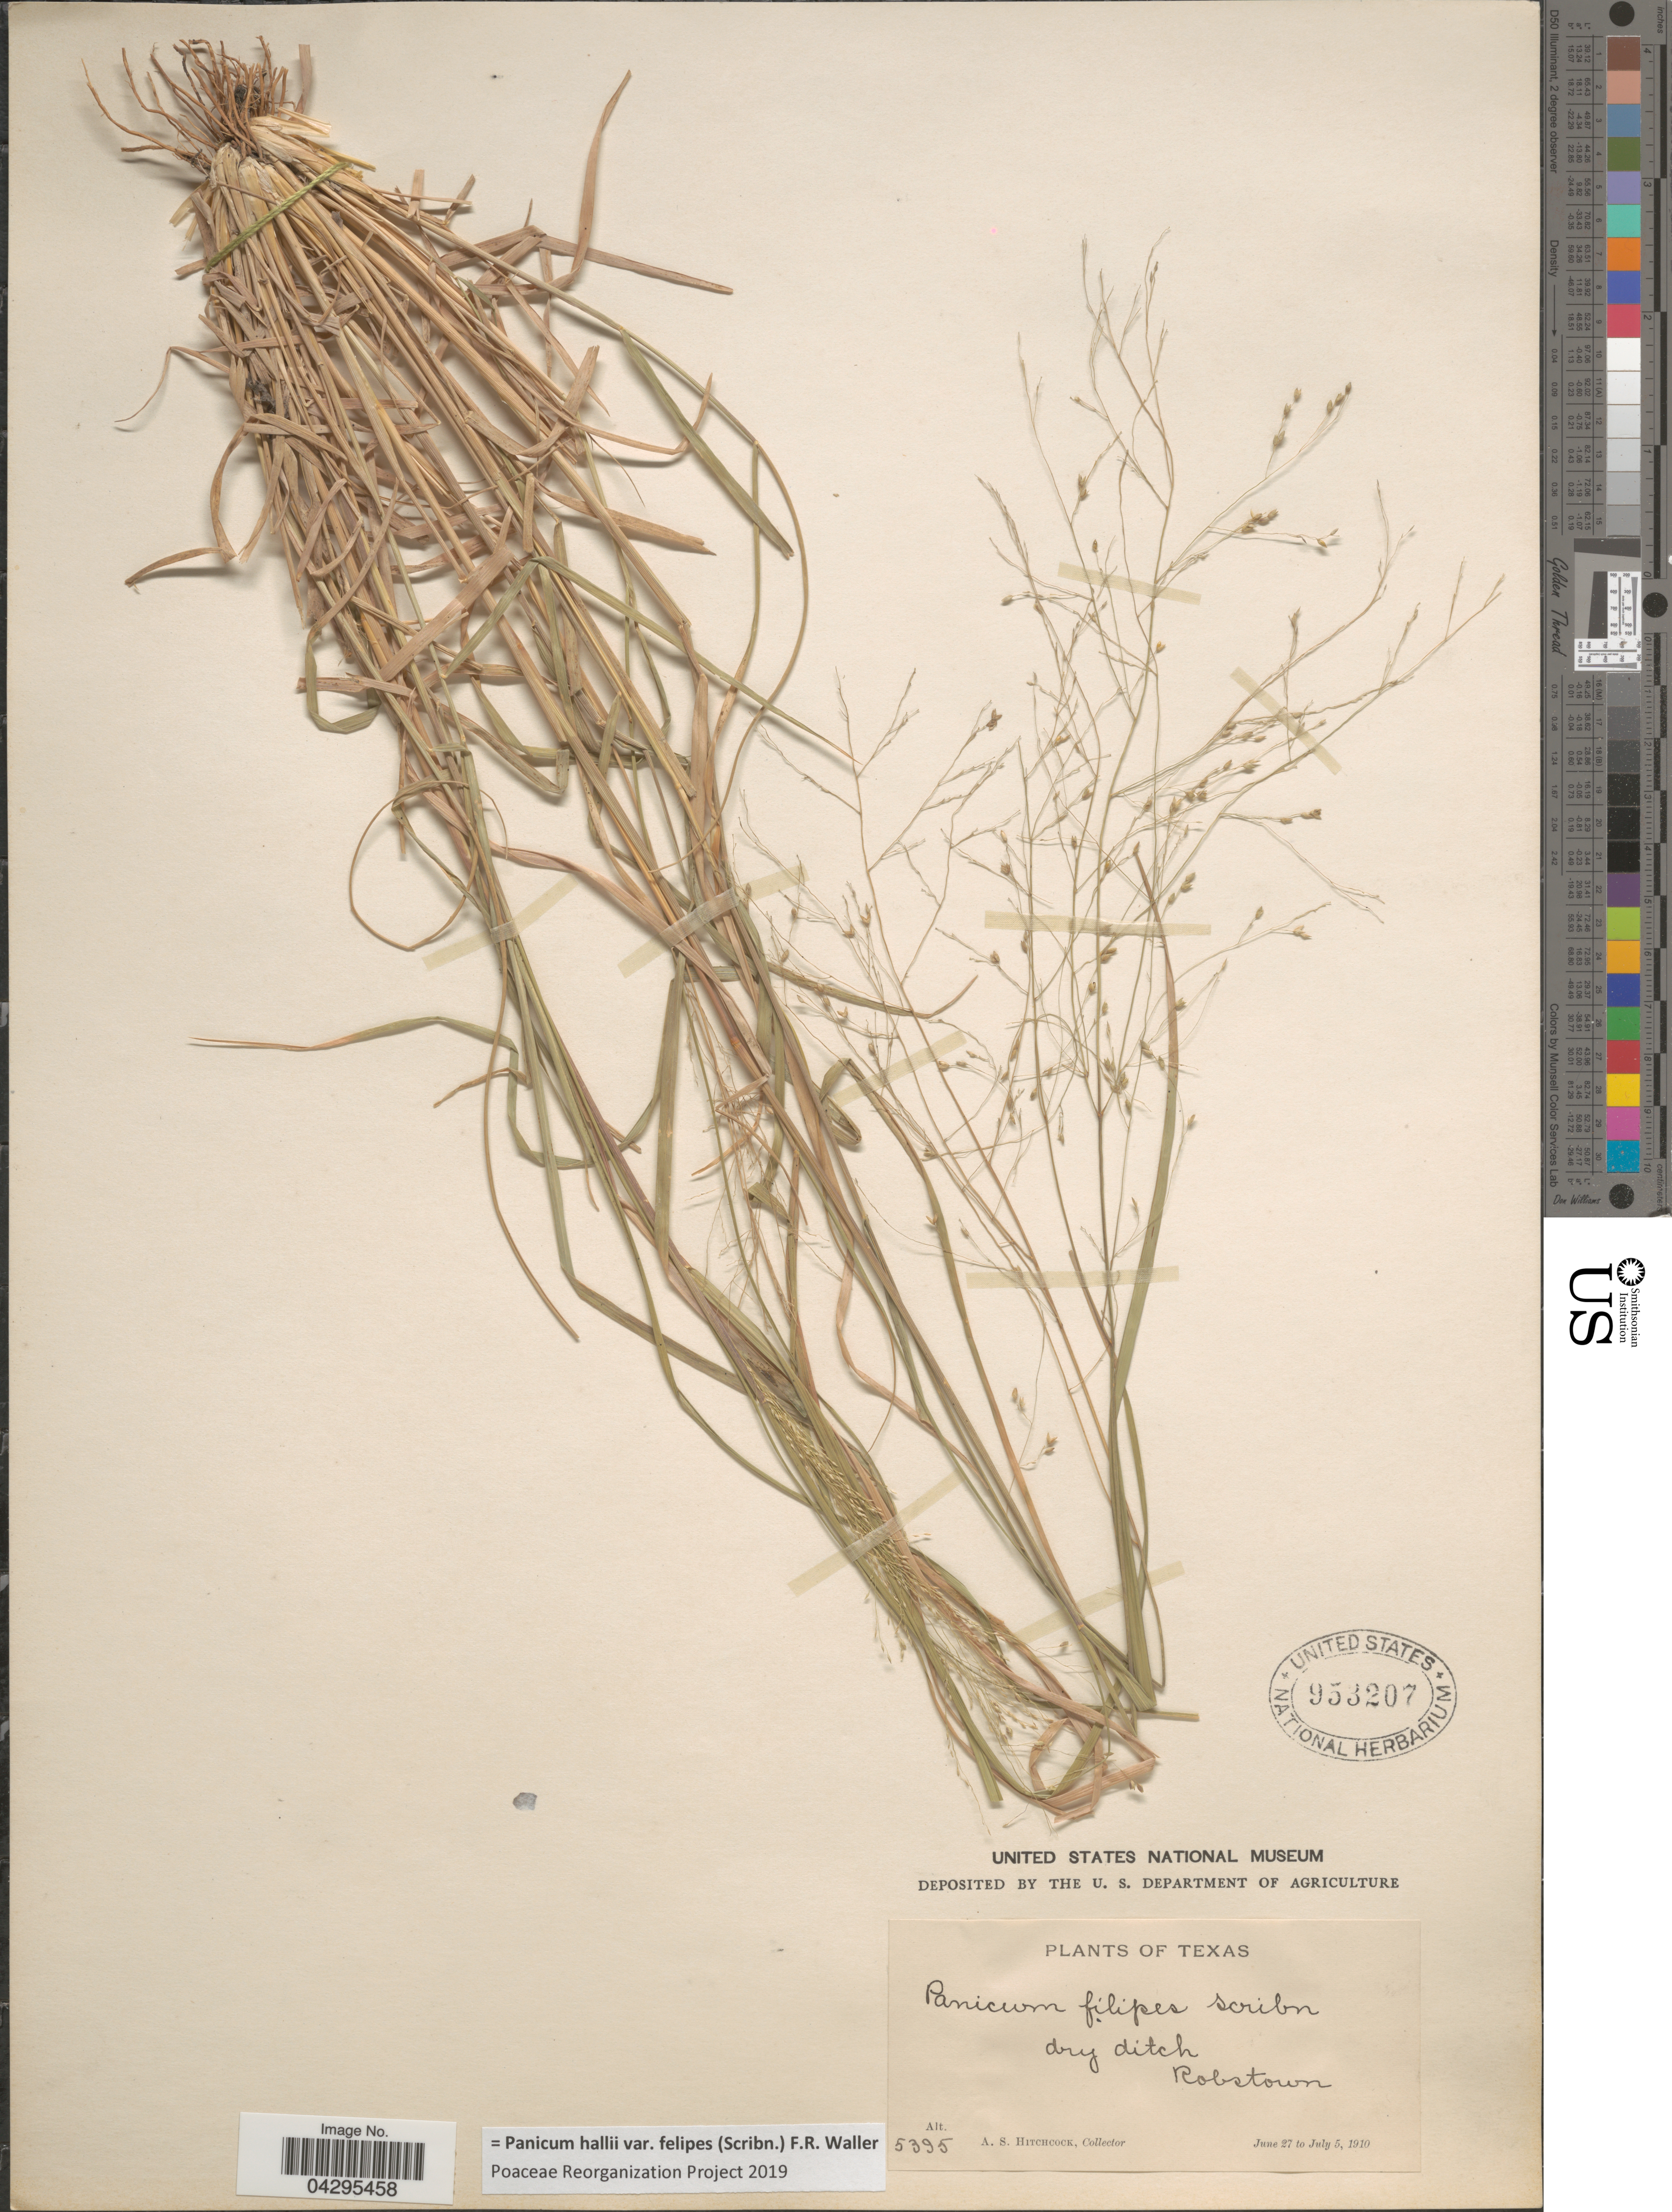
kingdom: Plantae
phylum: Tracheophyta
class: Liliopsida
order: Poales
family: Poaceae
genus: Panicum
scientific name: Panicum hallii var. felipes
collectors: A. S. Hitchcock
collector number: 5395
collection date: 1910-06-27/1910-07-05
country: United States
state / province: Texas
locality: Dry ditch Robstown.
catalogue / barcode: US 953207